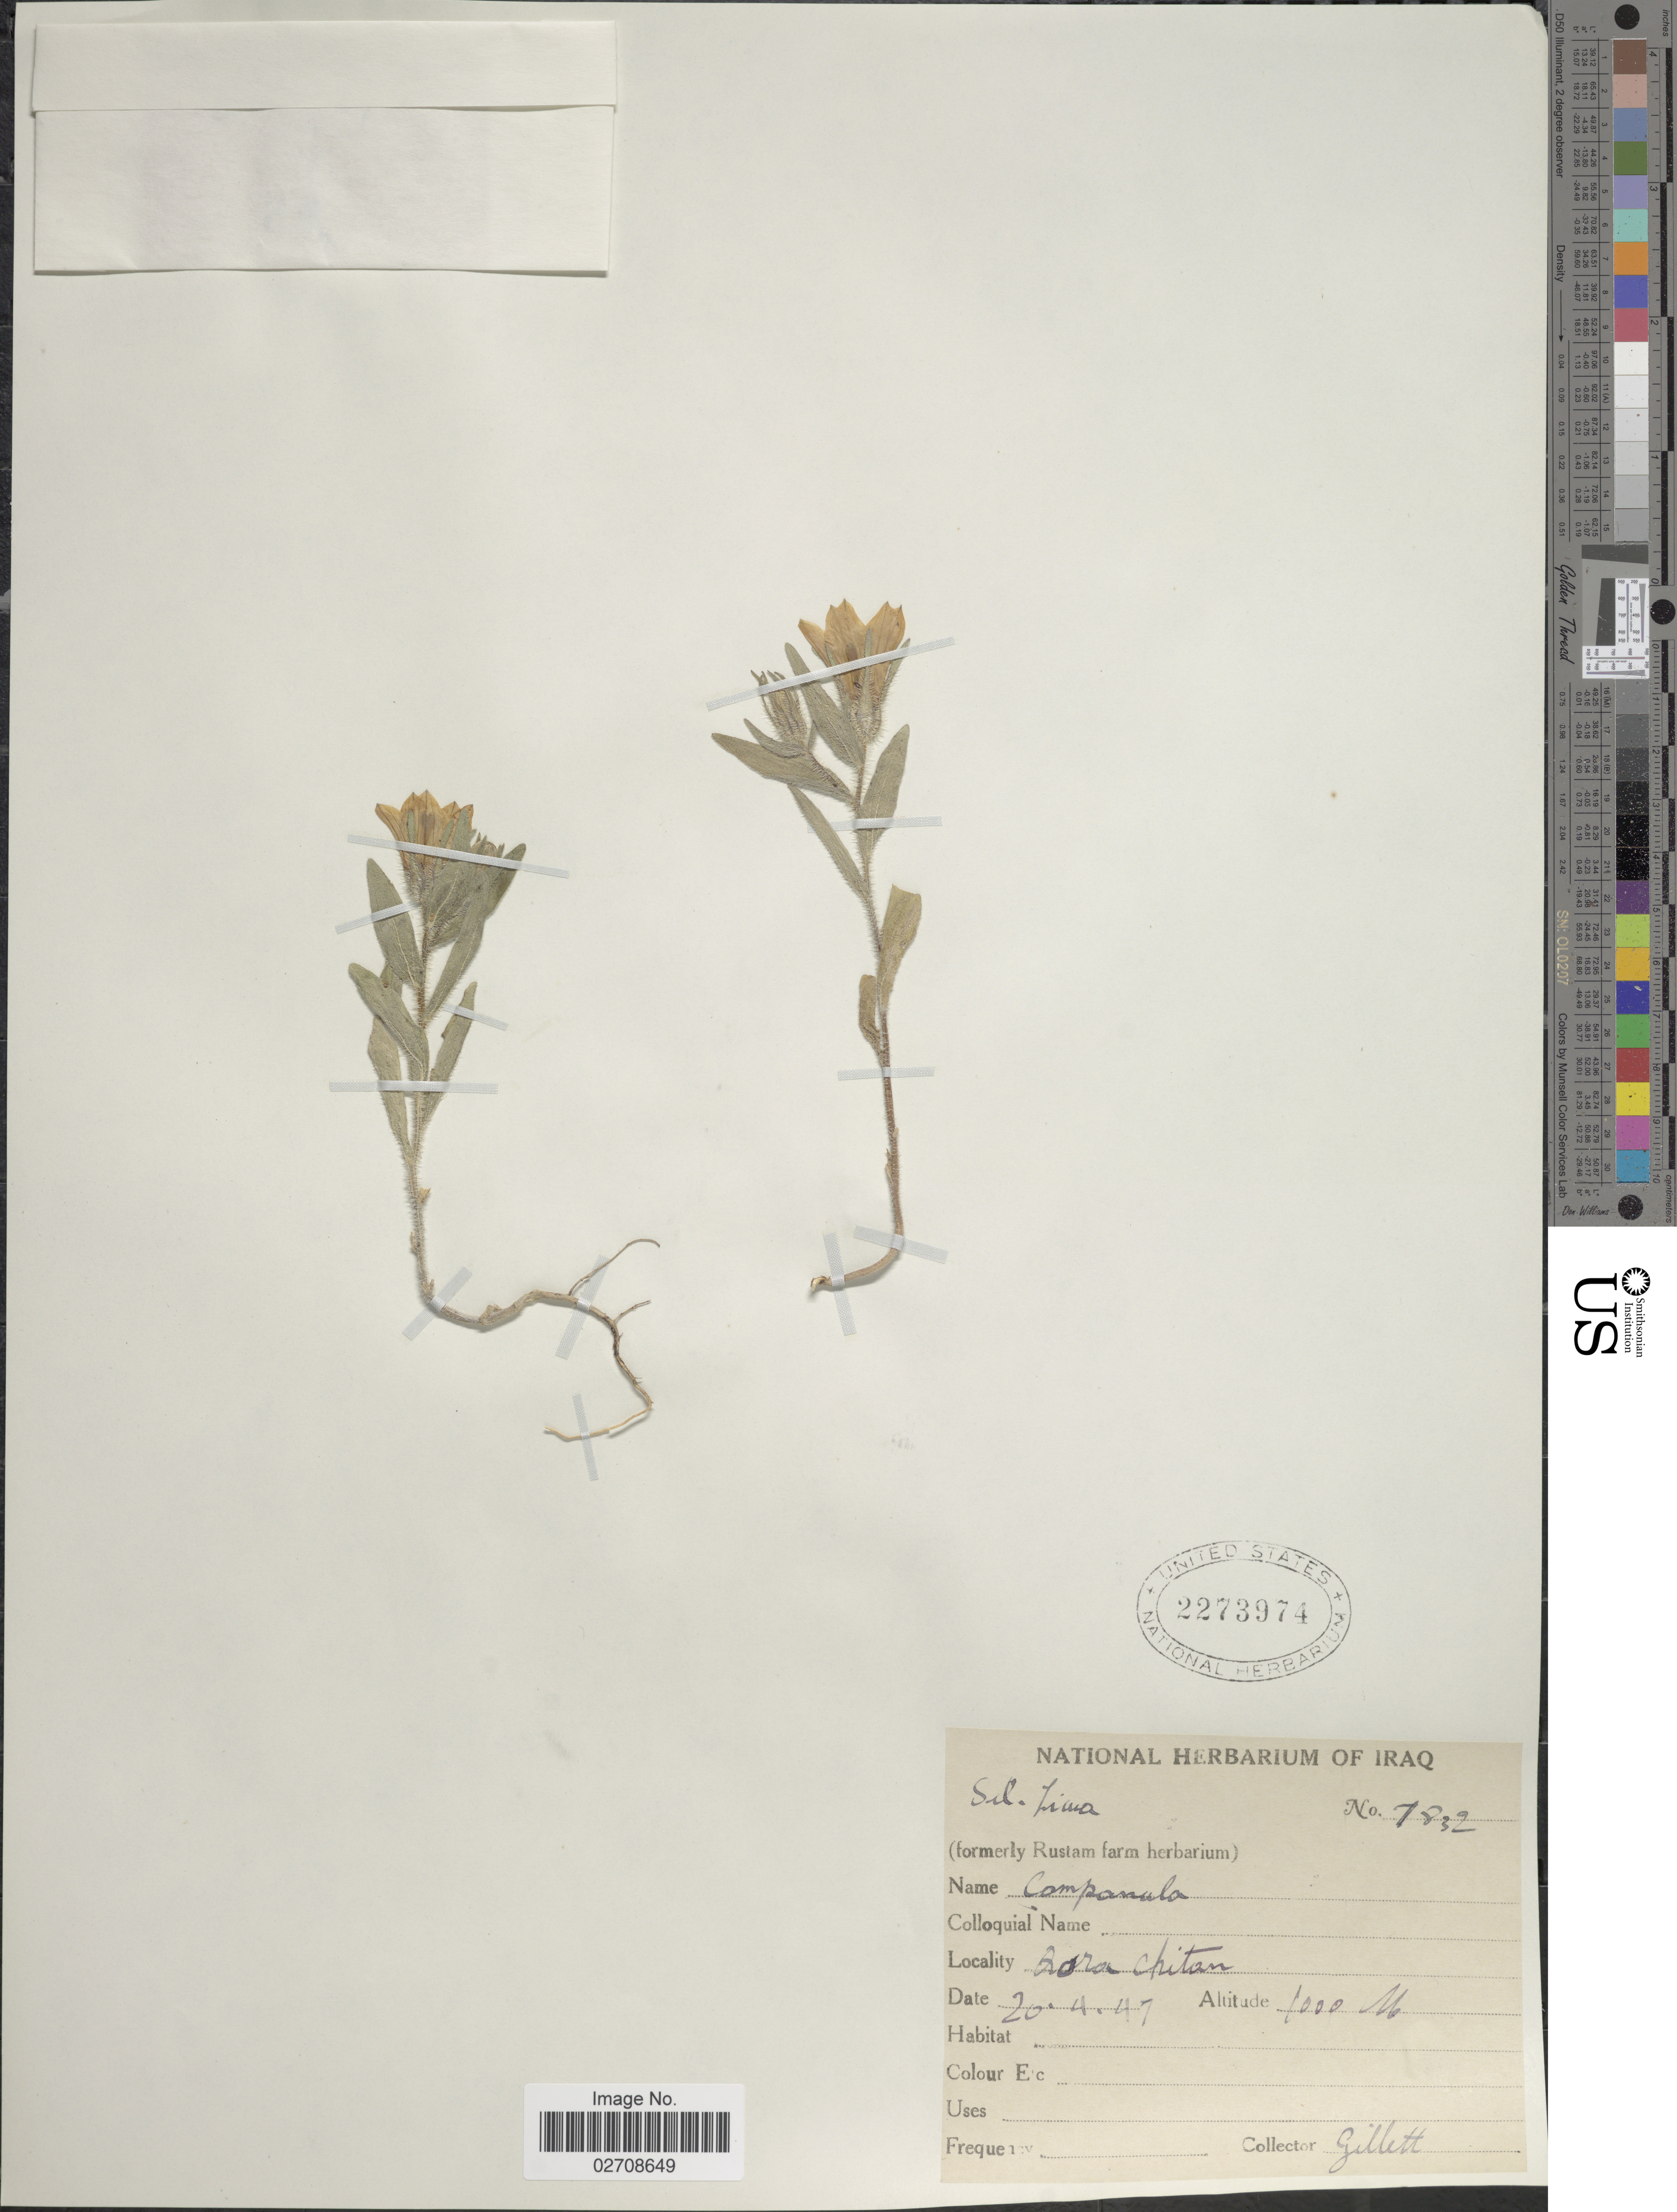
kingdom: Plantae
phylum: Tracheophyta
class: Magnoliopsida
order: Asterales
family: Campanulaceae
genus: Campanula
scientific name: Campanula sp.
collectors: Gillett, --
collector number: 7832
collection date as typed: Transcribed d/m/y: 20/4/47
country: Iraq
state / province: As Sulaymānīyah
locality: Qara Chitan, Sul. Liwa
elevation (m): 1000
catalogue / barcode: US 2273974